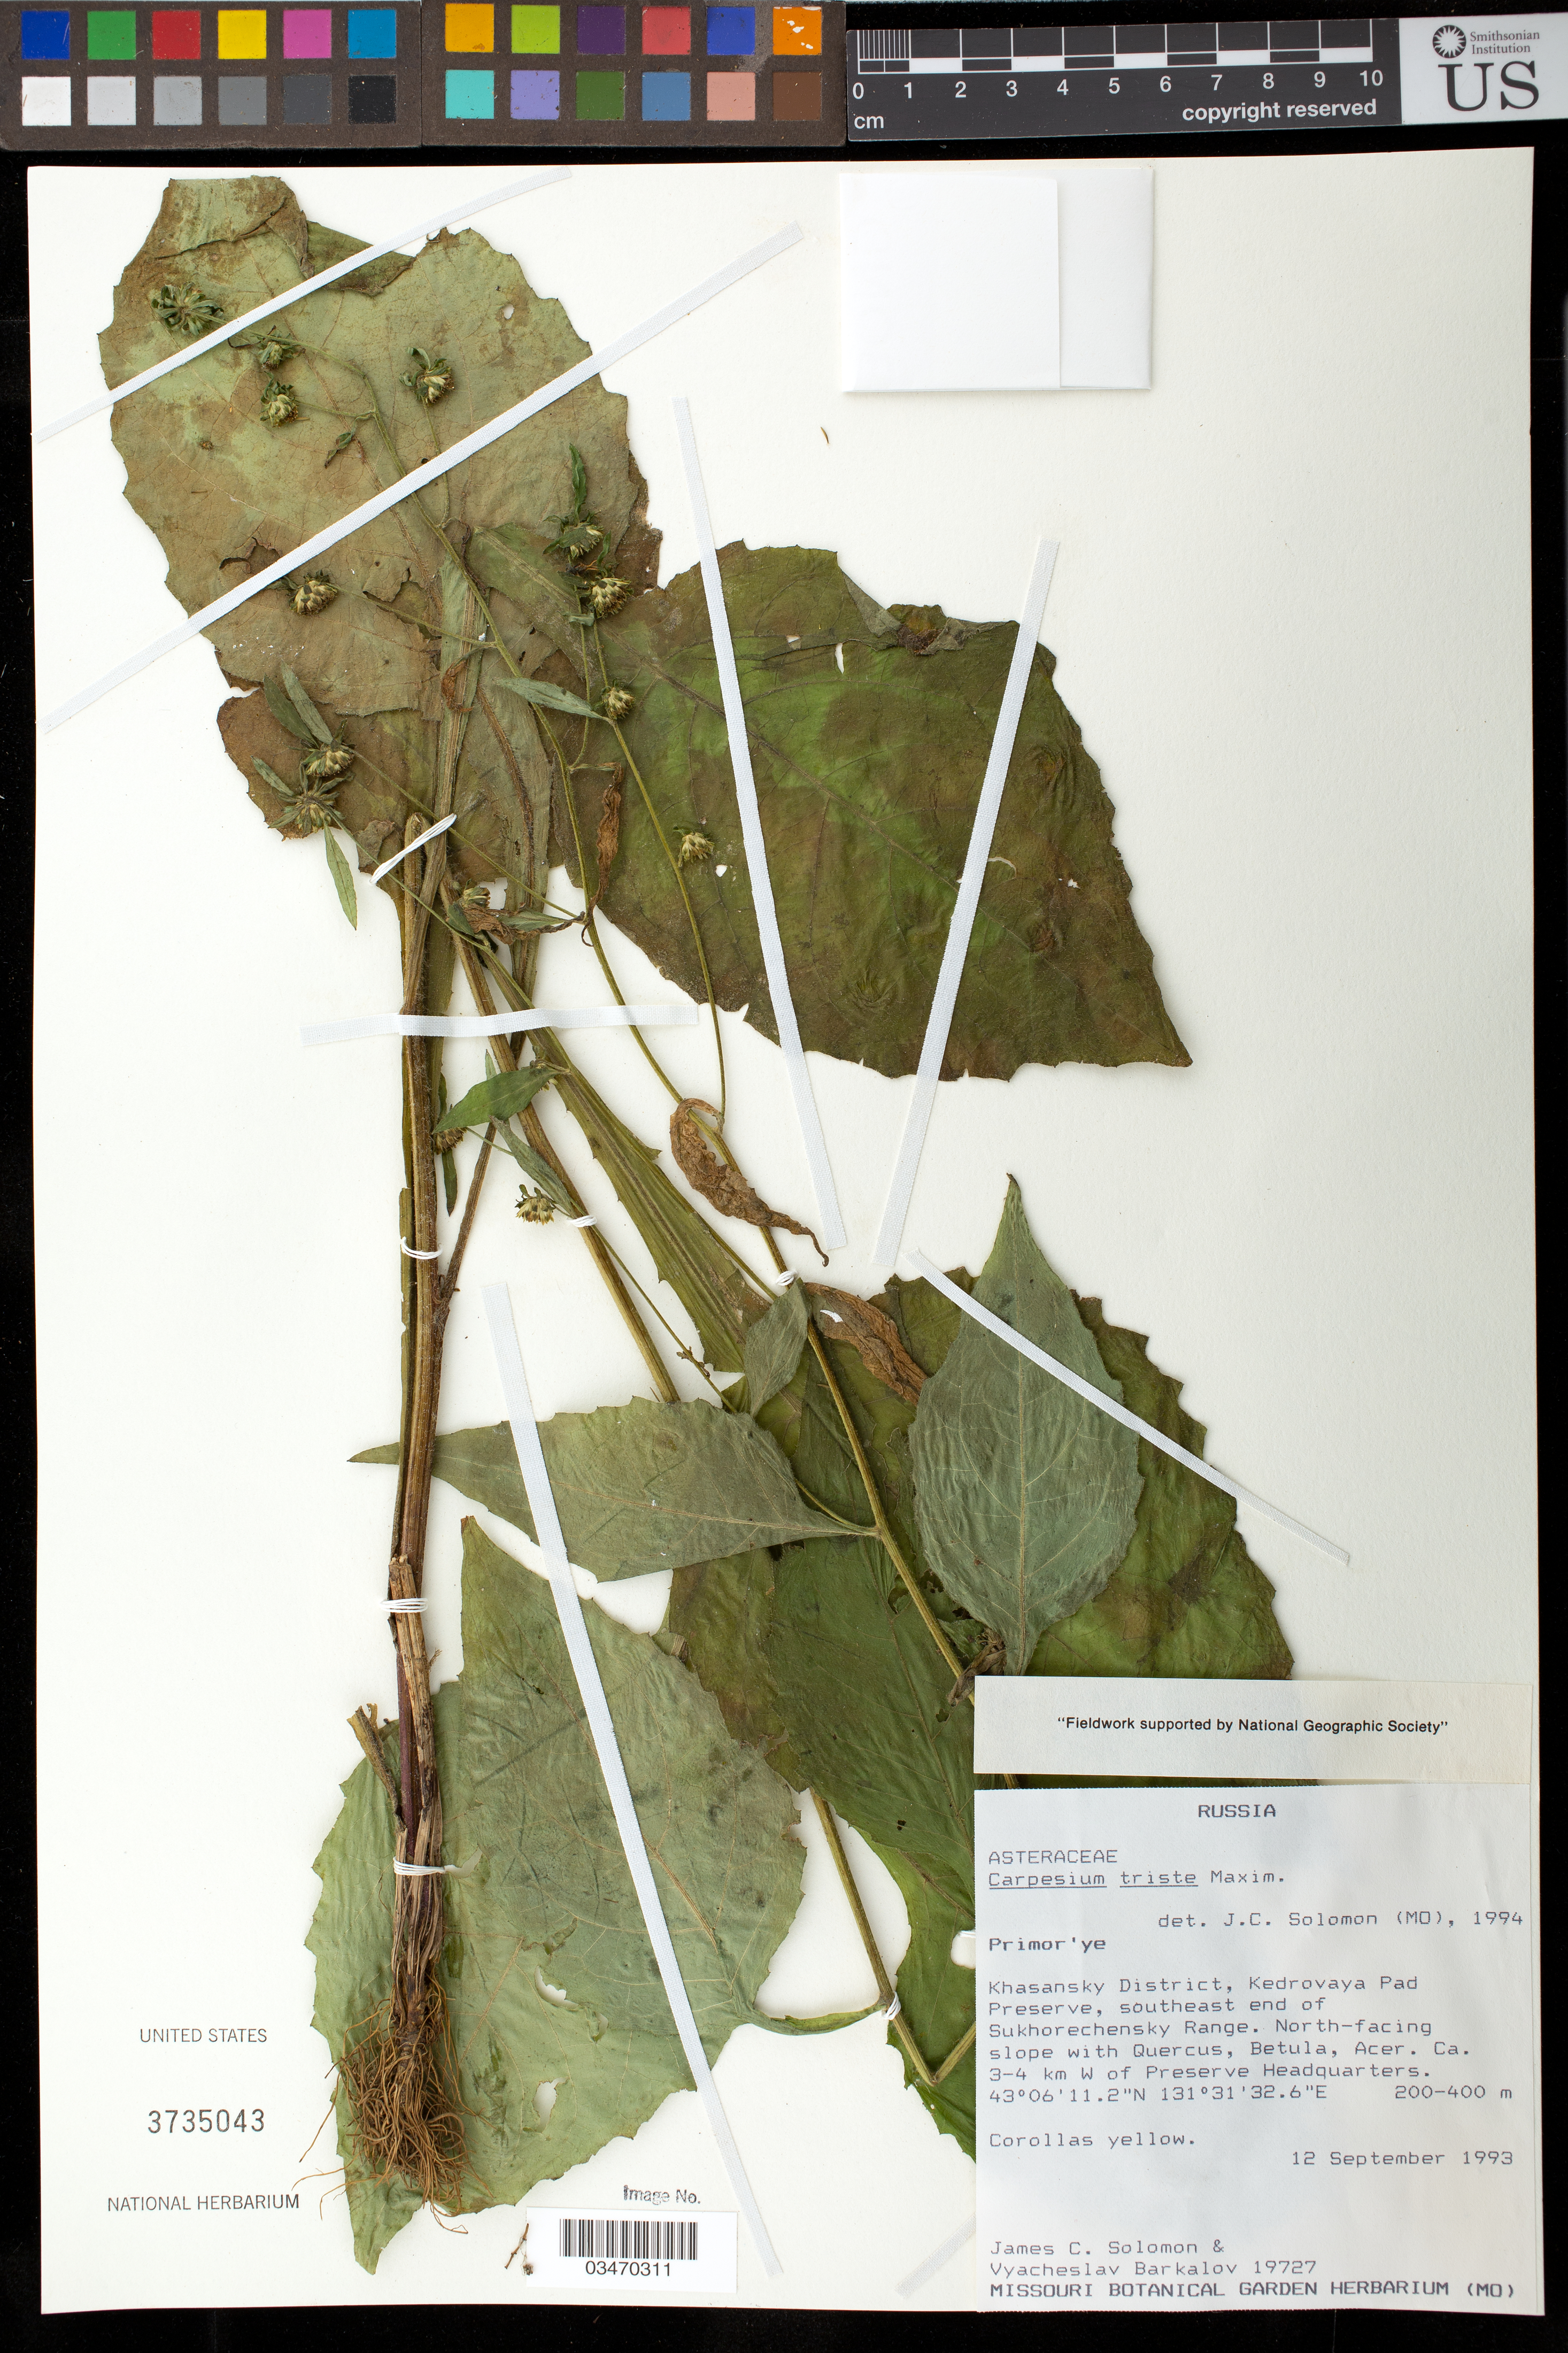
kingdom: Plantae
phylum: Tracheophyta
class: Magnoliopsida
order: Asterales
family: Asteraceae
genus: Carpesium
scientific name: Carpesium triste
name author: Maxim.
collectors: J. C. Solomon & V. Barkalov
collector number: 19727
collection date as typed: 12Sep 1993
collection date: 1993-09-12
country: Russian Federation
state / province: Primorsky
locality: Khasansky District, Kedrovaya Pad Preserve, SE end of Sukhorechensky Range. N-facing slope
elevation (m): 200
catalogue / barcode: US 3735043